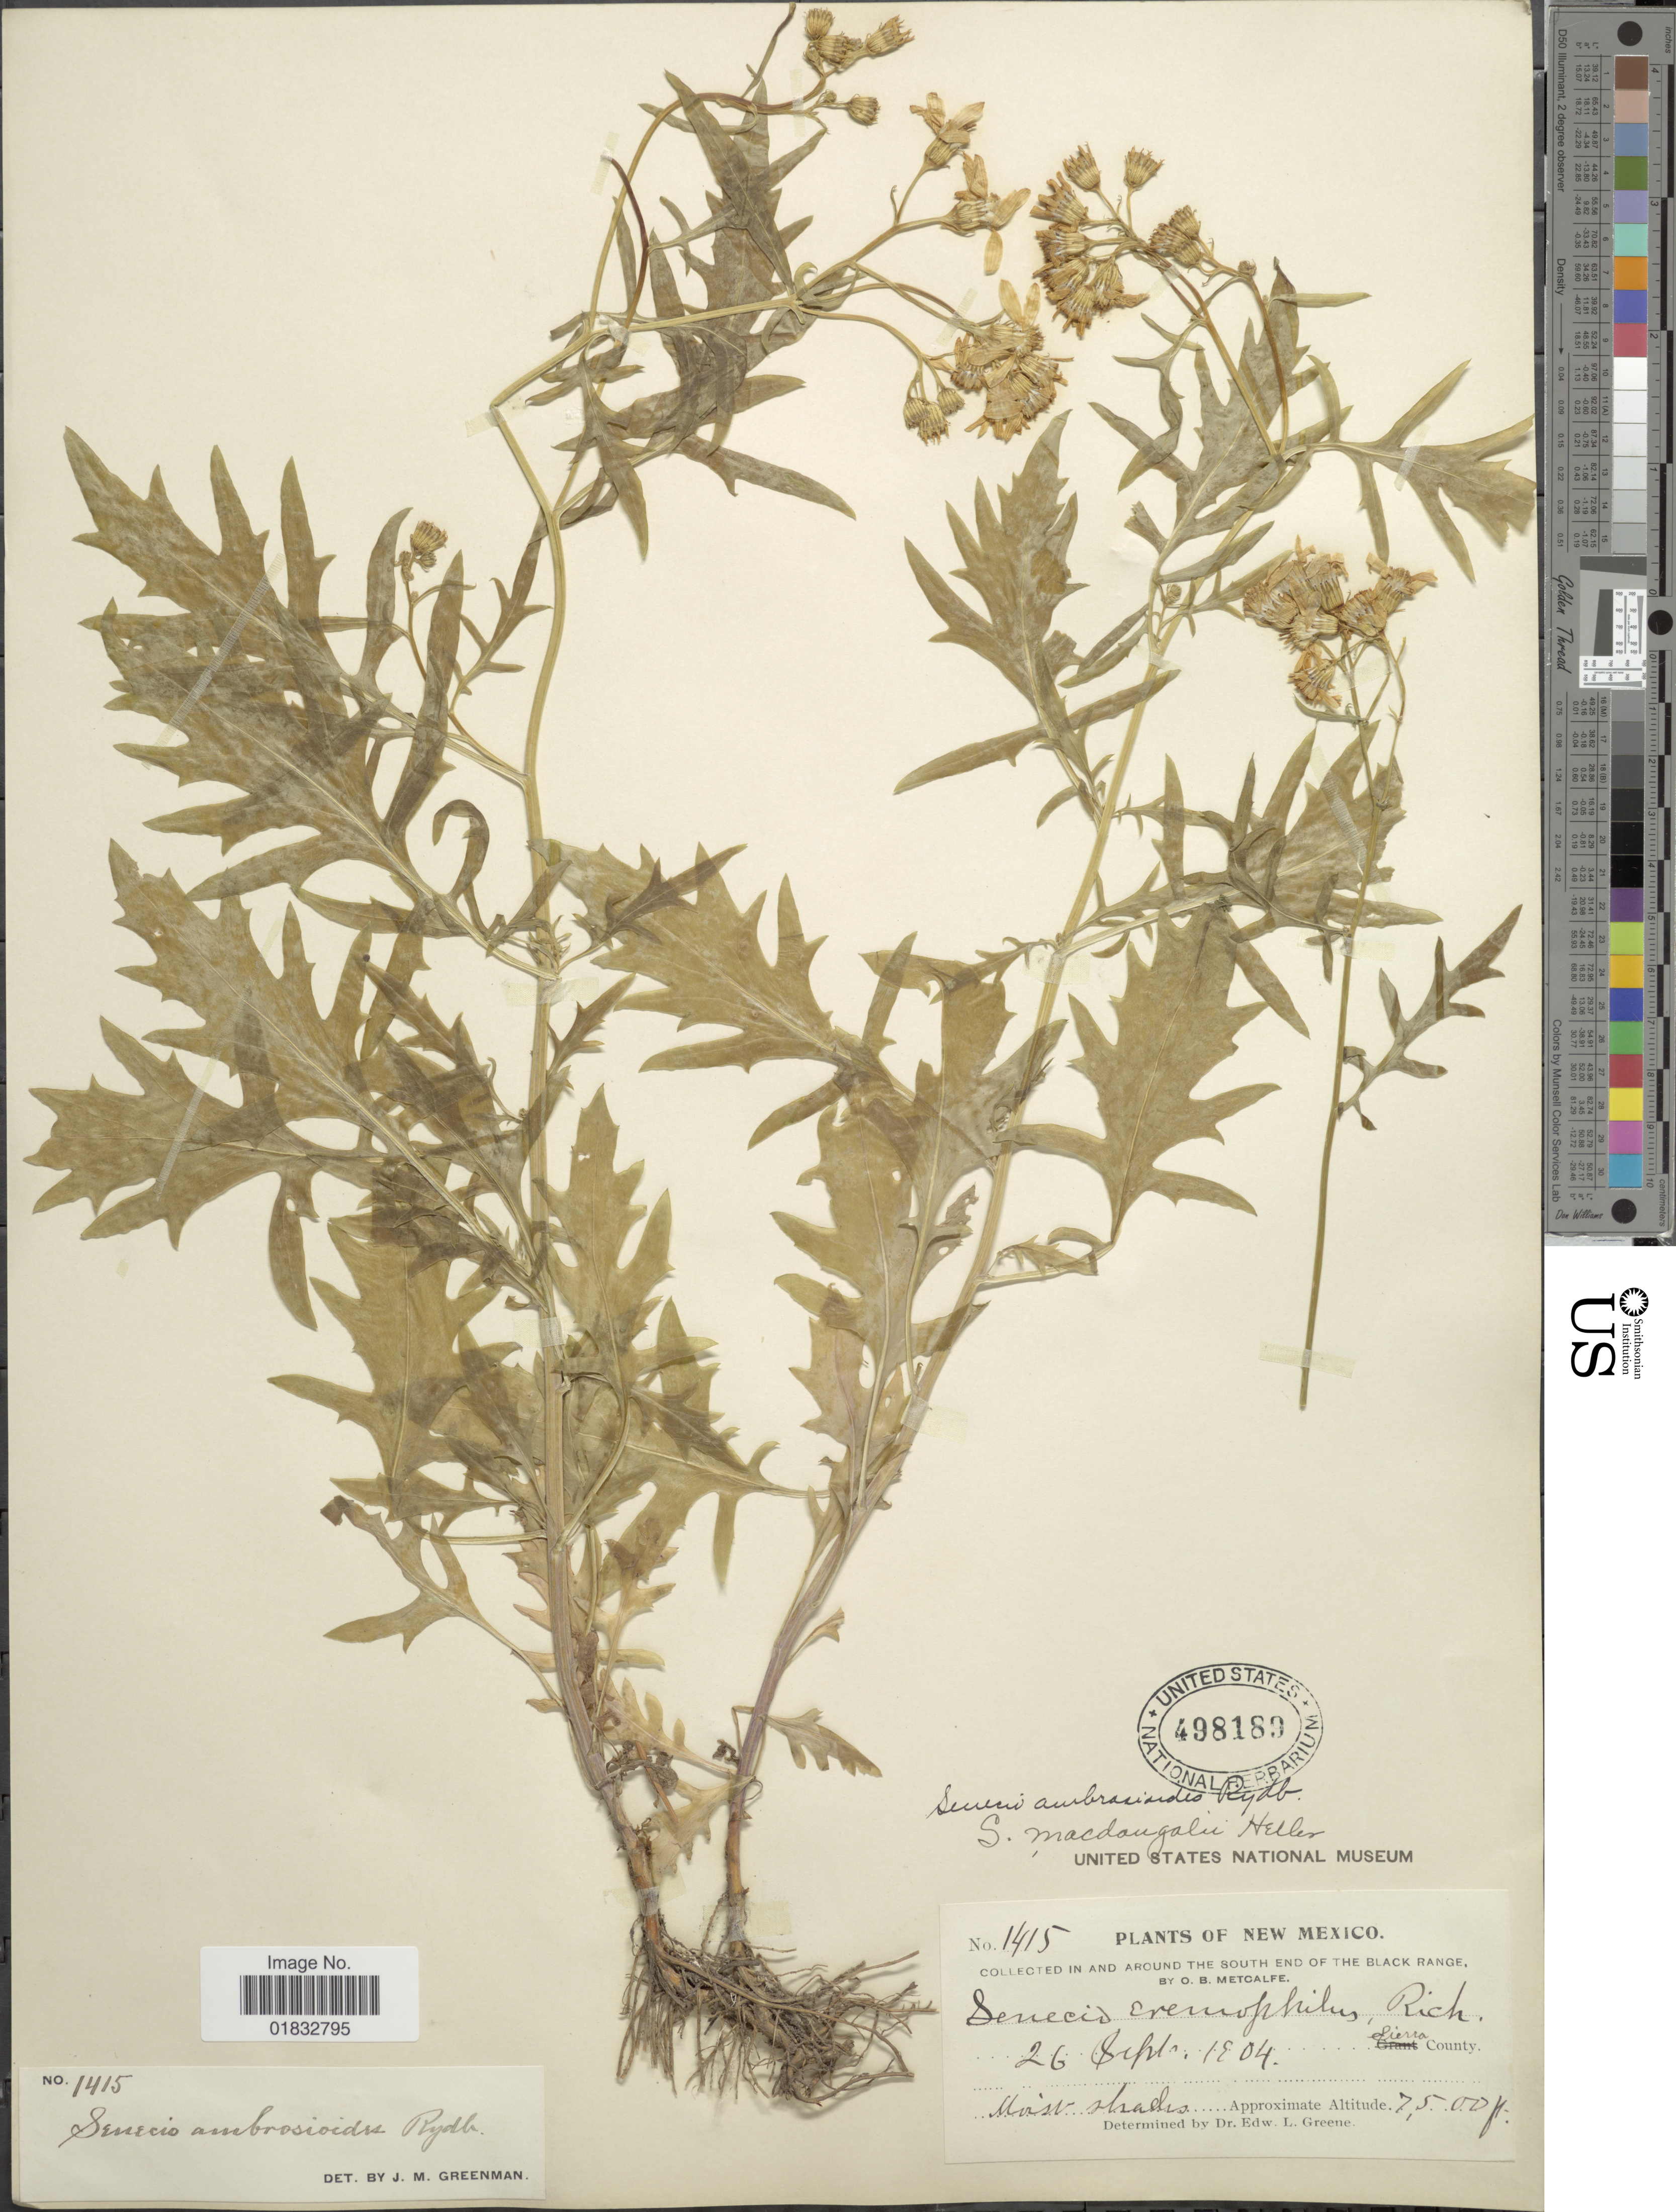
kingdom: Plantae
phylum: Tracheophyta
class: Magnoliopsida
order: Asterales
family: Asteraceae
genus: Senecio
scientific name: Senecio eremophilus var. kingii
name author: (Rydb.) Greenm.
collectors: O. B. Metcalfe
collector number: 1415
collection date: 1904-09-26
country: United States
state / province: New Mexico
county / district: Sierra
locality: In and around the S end of the Black Range,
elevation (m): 2286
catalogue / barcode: US 498189